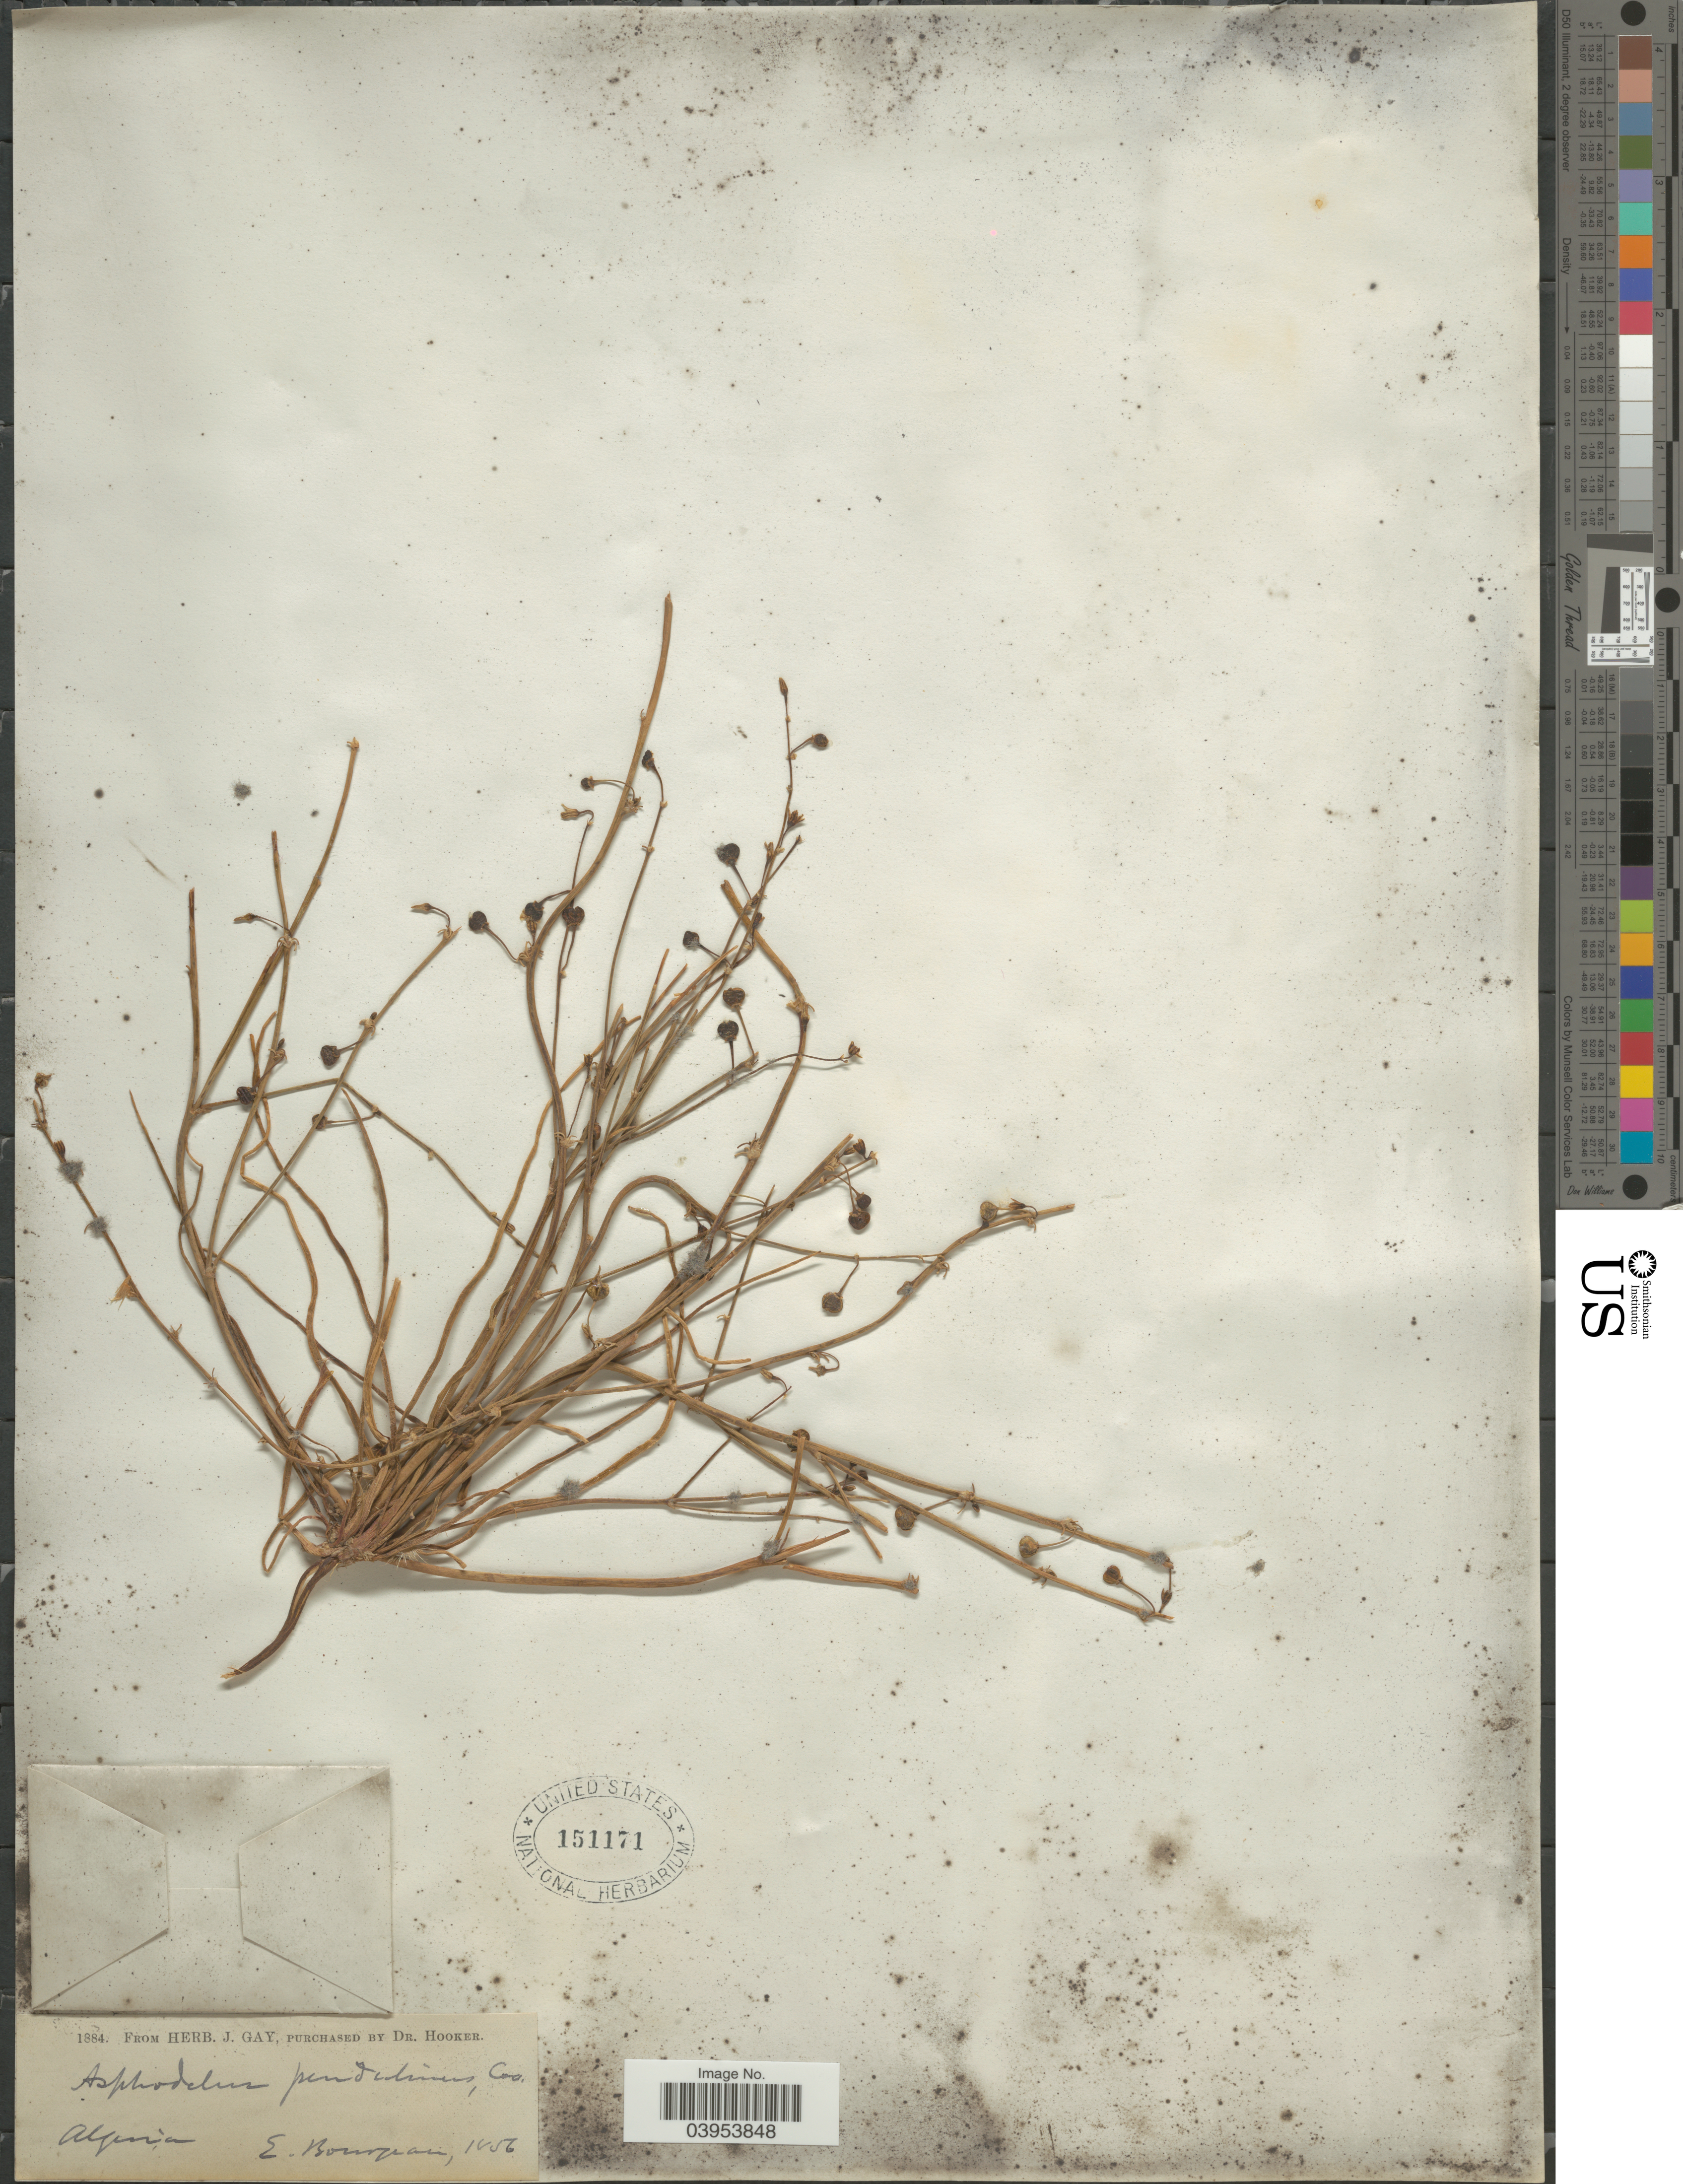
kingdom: Plantae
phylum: Tracheophyta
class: Liliopsida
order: Asparagales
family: Asphodelaceae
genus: Asphodelus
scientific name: Asphodelus refractus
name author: Boiss.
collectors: E. Bourgeau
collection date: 1856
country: Algeria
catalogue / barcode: US 151171